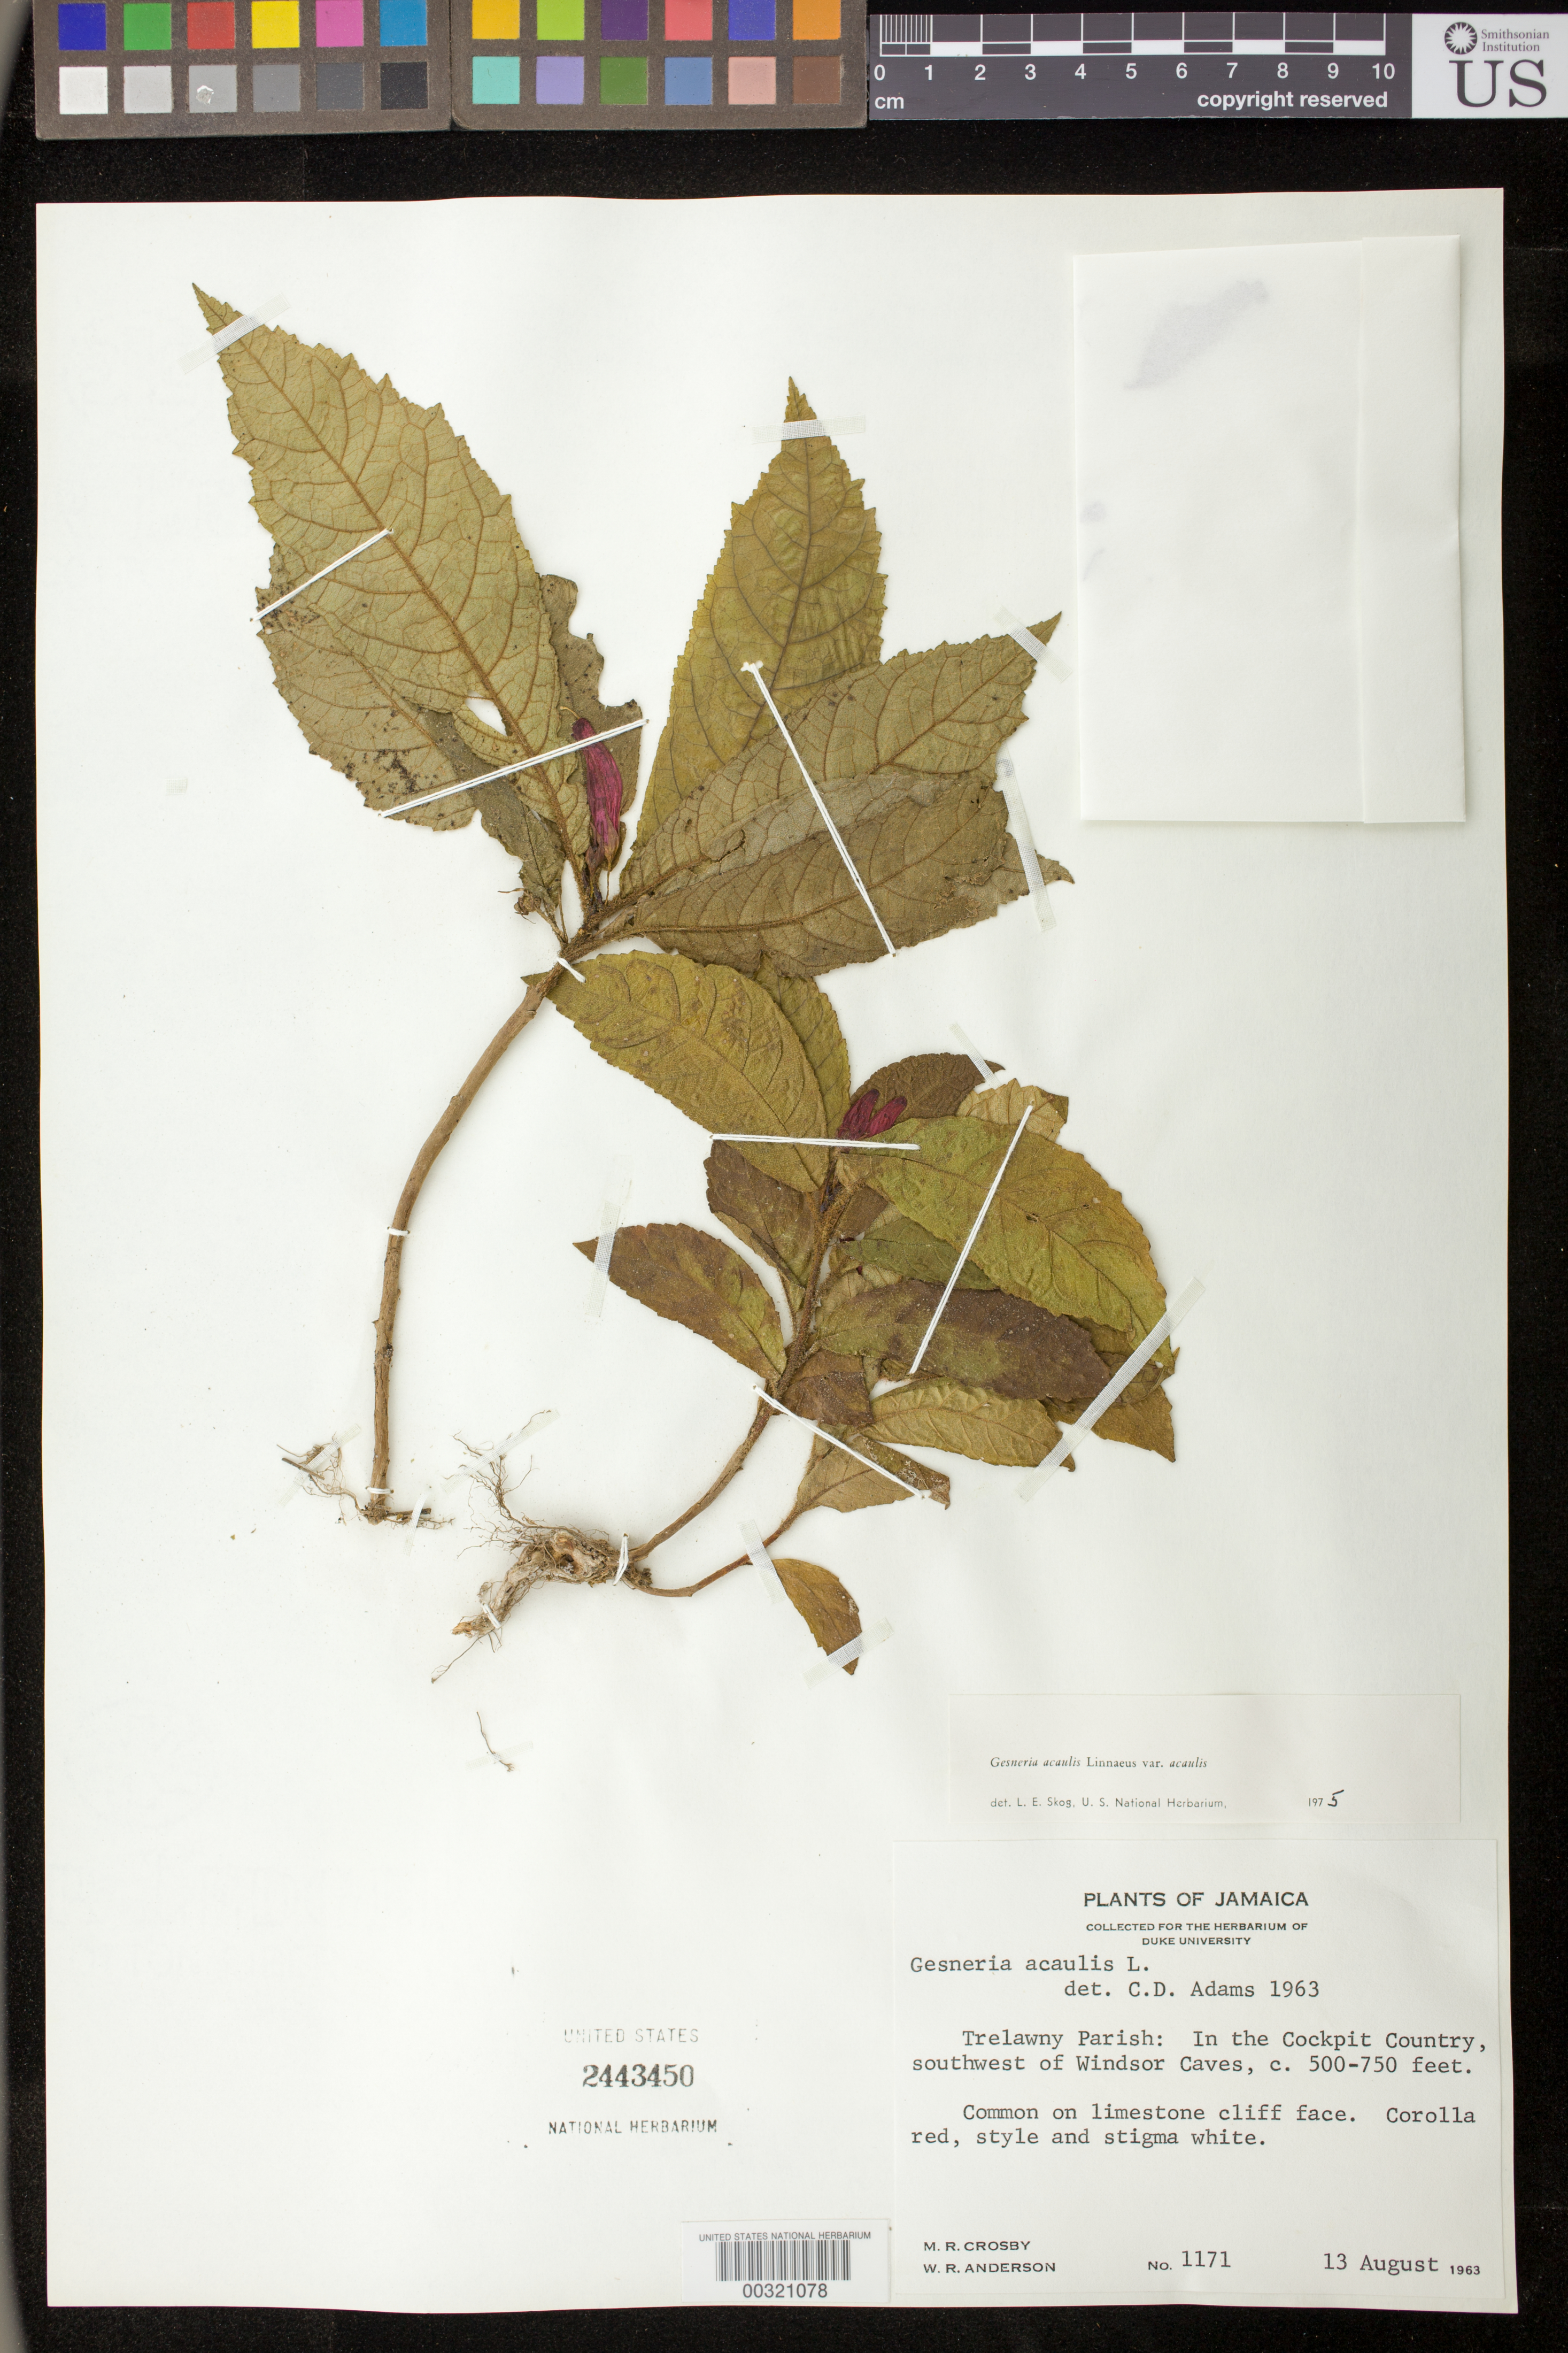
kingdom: Plantae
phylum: Tracheophyta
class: Magnoliopsida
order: Lamiales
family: Gesneriaceae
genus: Gesneria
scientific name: Gesneria acaulis var. acaulis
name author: L.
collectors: M. R. Crosby & W. R. Anderson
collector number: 1171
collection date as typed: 13 Aug 1963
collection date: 1963-08-13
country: Jamaica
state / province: Trelawny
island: Jamaica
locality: In the Cockpit Country, SW of Windsor Caves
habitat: On limestone cliff face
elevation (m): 152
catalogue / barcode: US 2443450